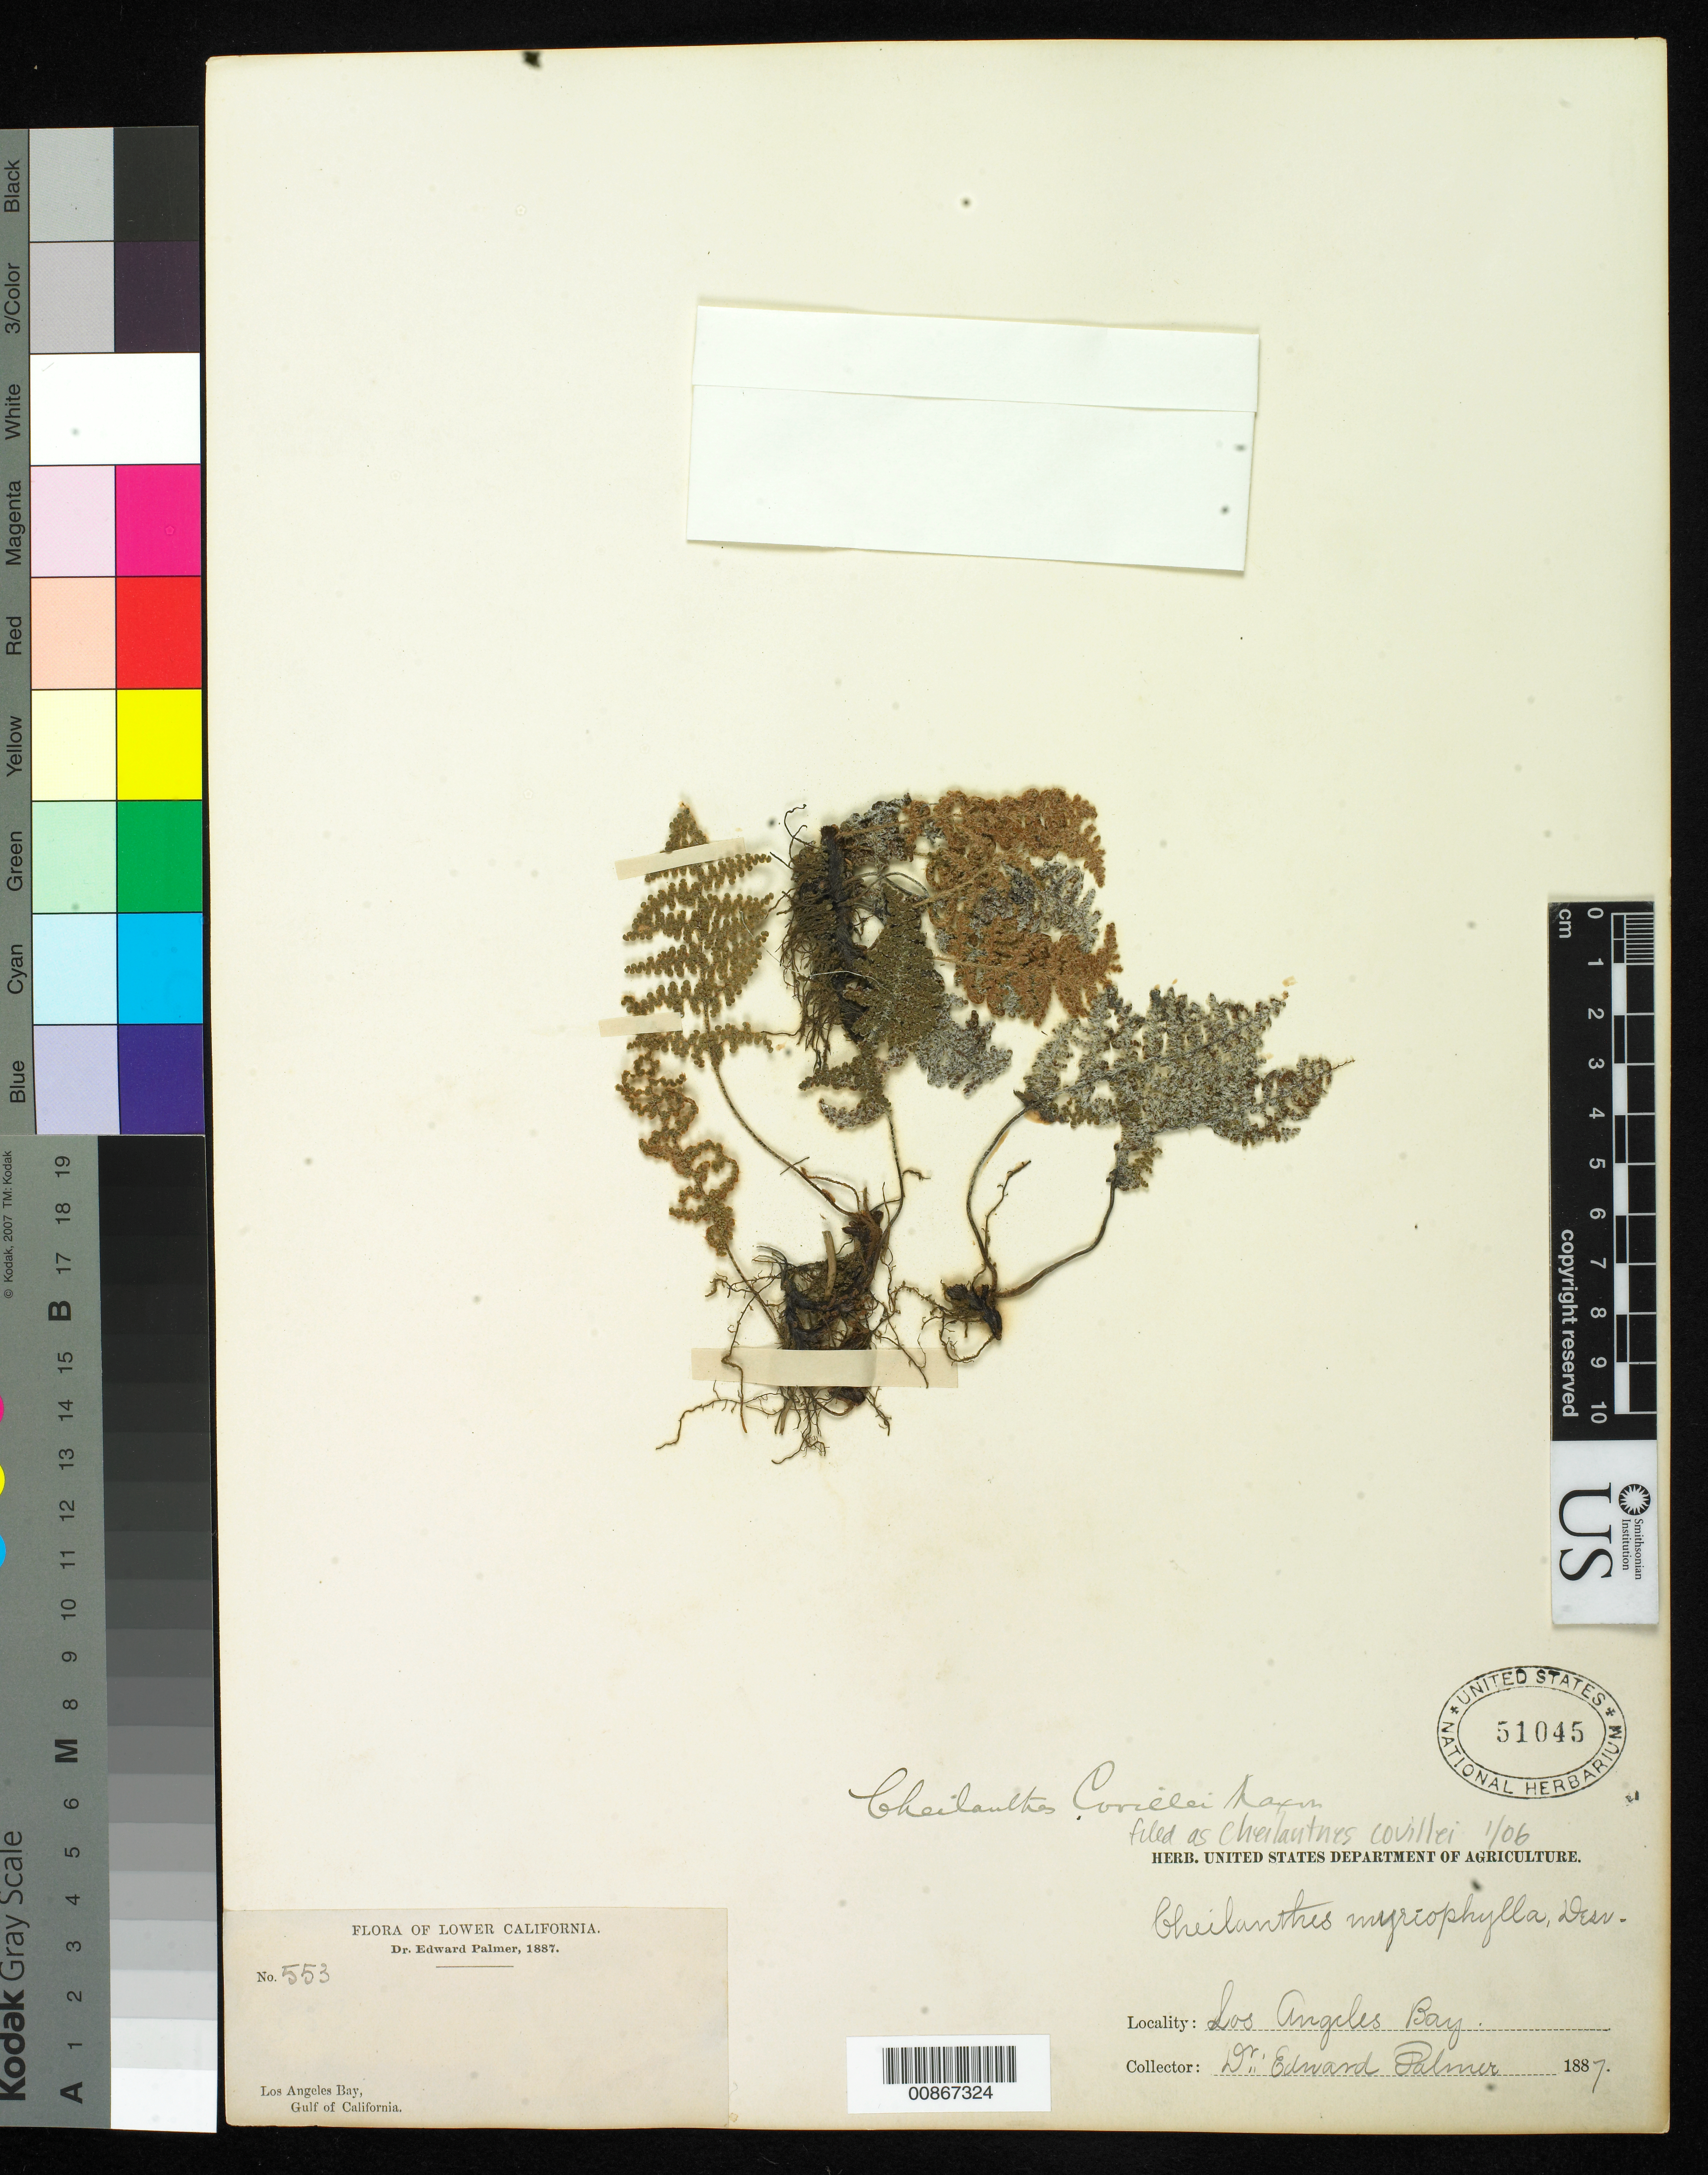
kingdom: Plantae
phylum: Tracheophyta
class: Polypodiopsida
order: Polypodiales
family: Pteridaceae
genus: Myriopteris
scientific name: Myriopteris covillei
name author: (Maxon) Á. Löve & D. Löve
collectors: E. Palmer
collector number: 553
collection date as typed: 1887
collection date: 1887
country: Mexico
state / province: Baja California Norte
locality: Los Angeles Bay, Baja California.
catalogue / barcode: US 51045